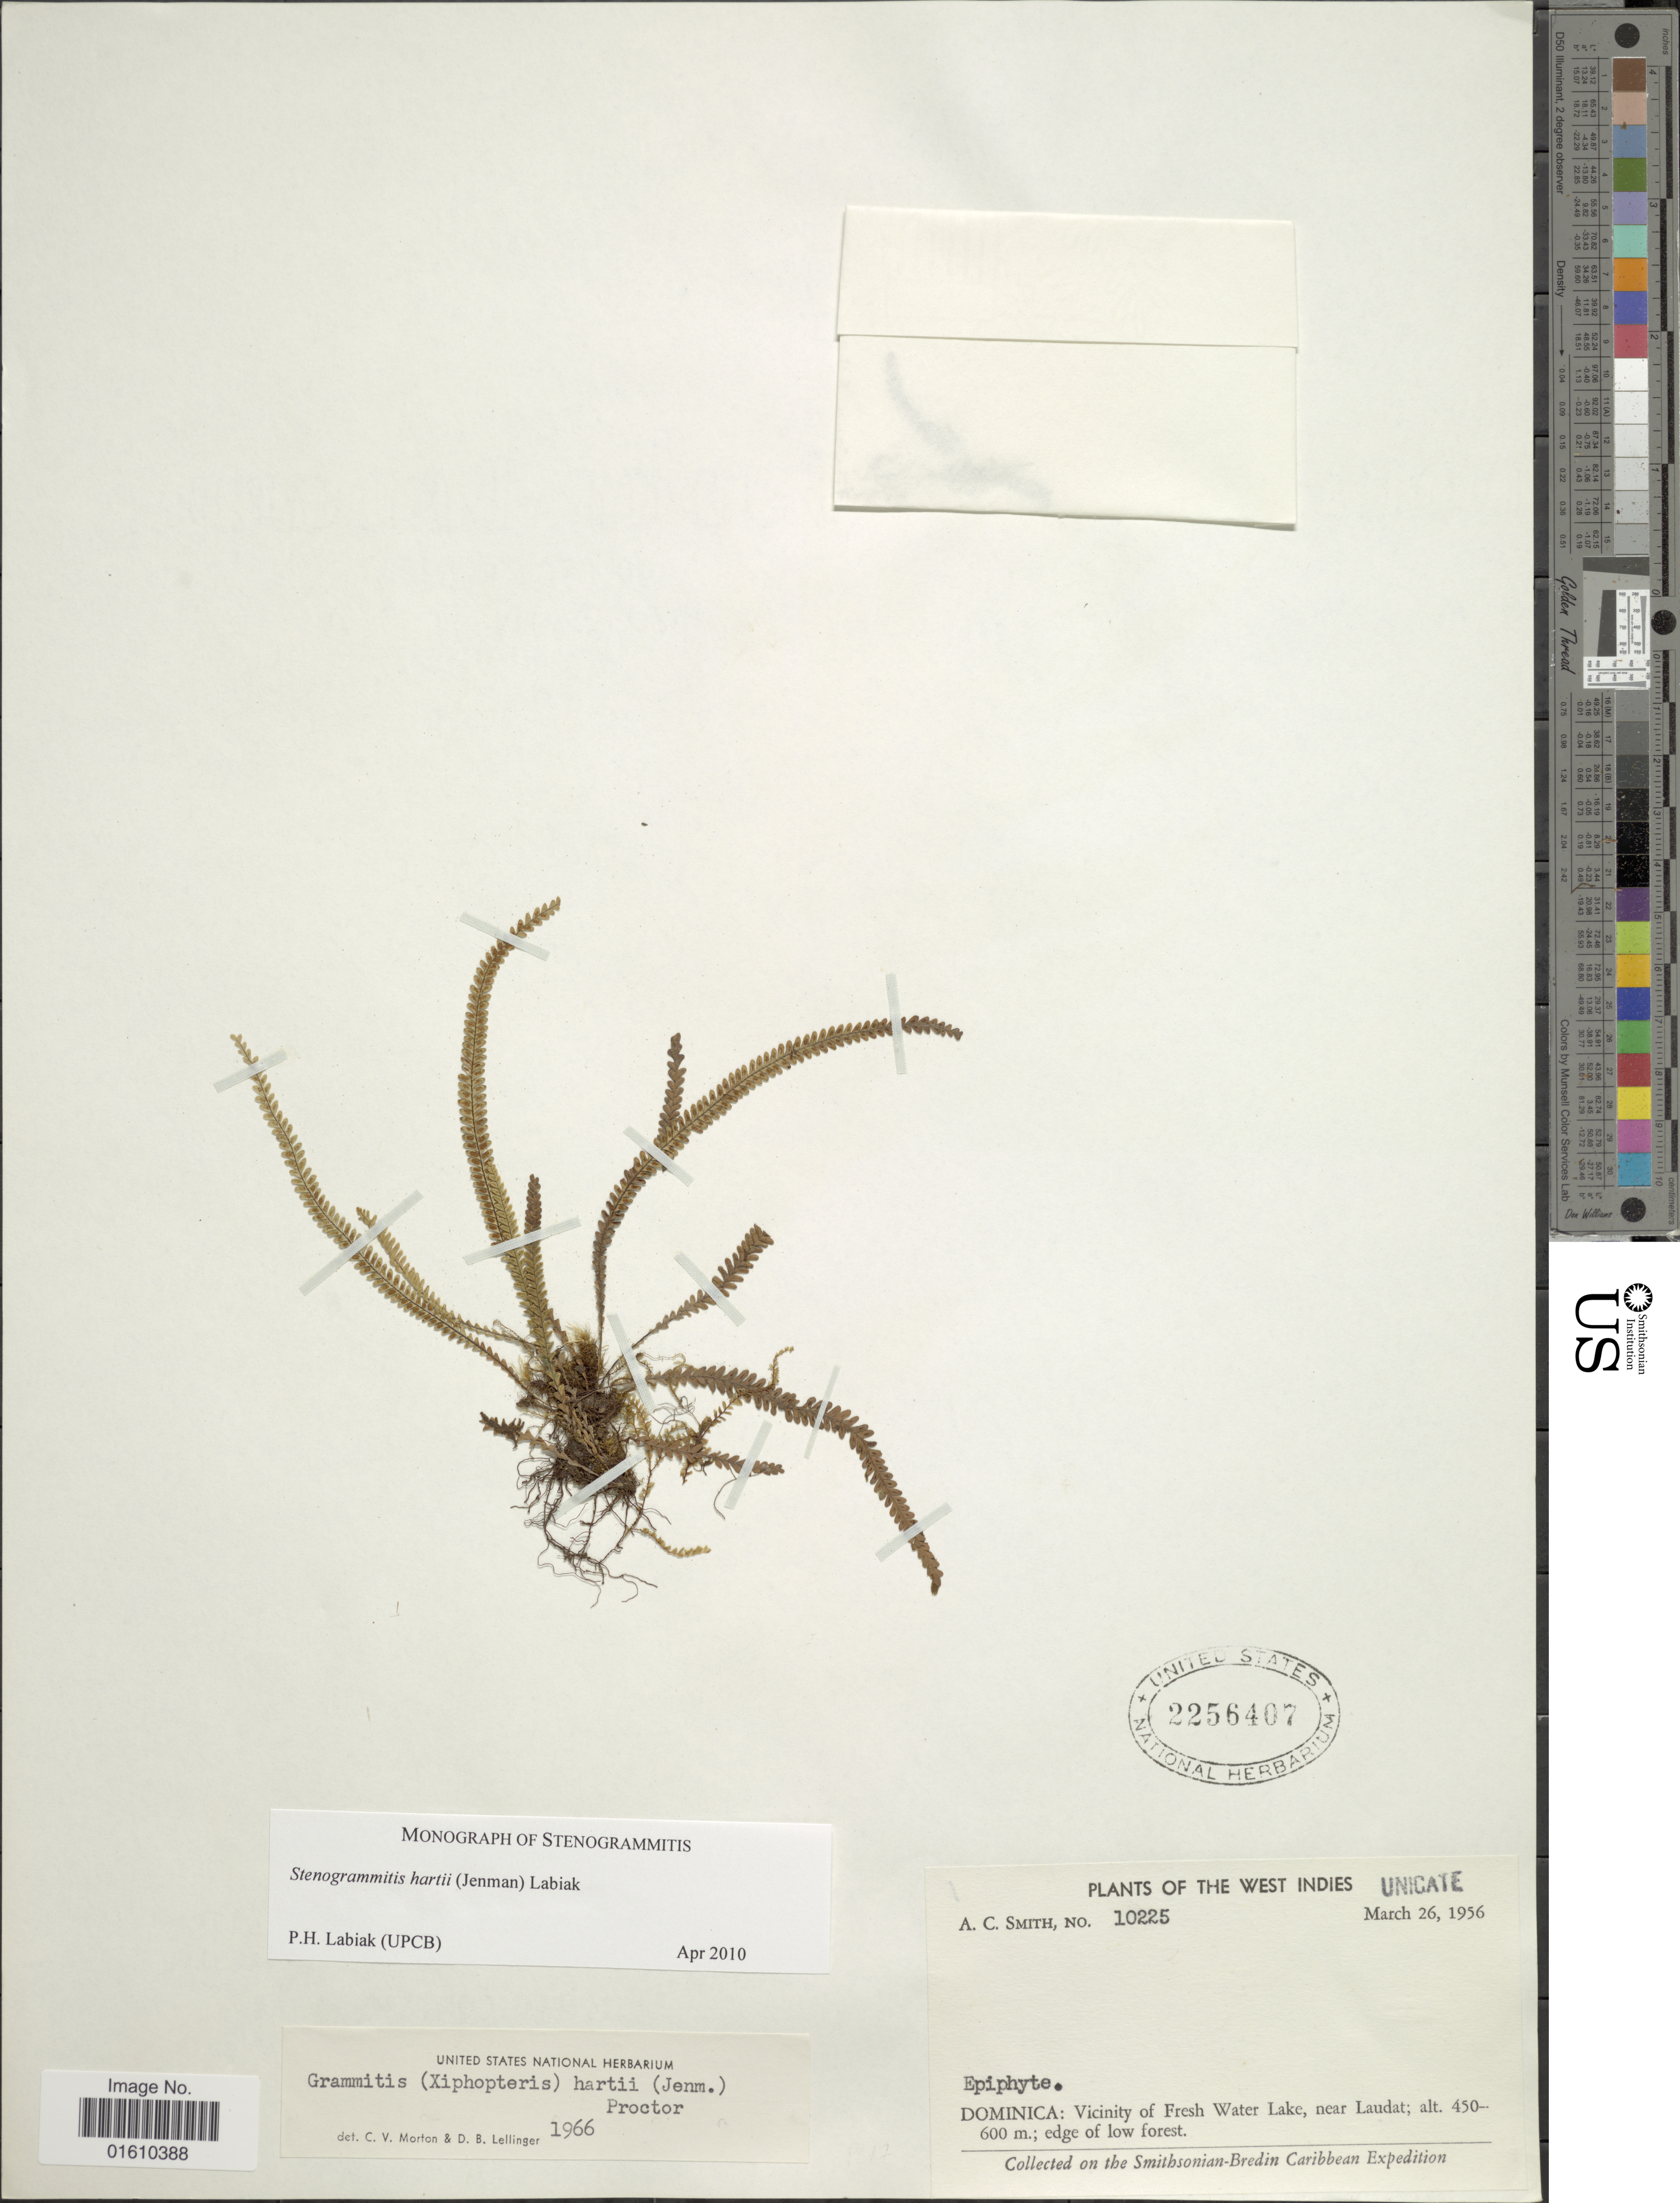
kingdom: Plantae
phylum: Tracheophyta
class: Polypodiopsida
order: Polypodiales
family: Polypodiaceae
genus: Stenogrammitis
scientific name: Stenogrammitis hartii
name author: (Jenman) Labiak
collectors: A. C. Smith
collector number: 10225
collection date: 1956-03-26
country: Dominica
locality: The West Indies, Vicinity of Fresh Water Lake, near Laudat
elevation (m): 450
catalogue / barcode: US 2256407